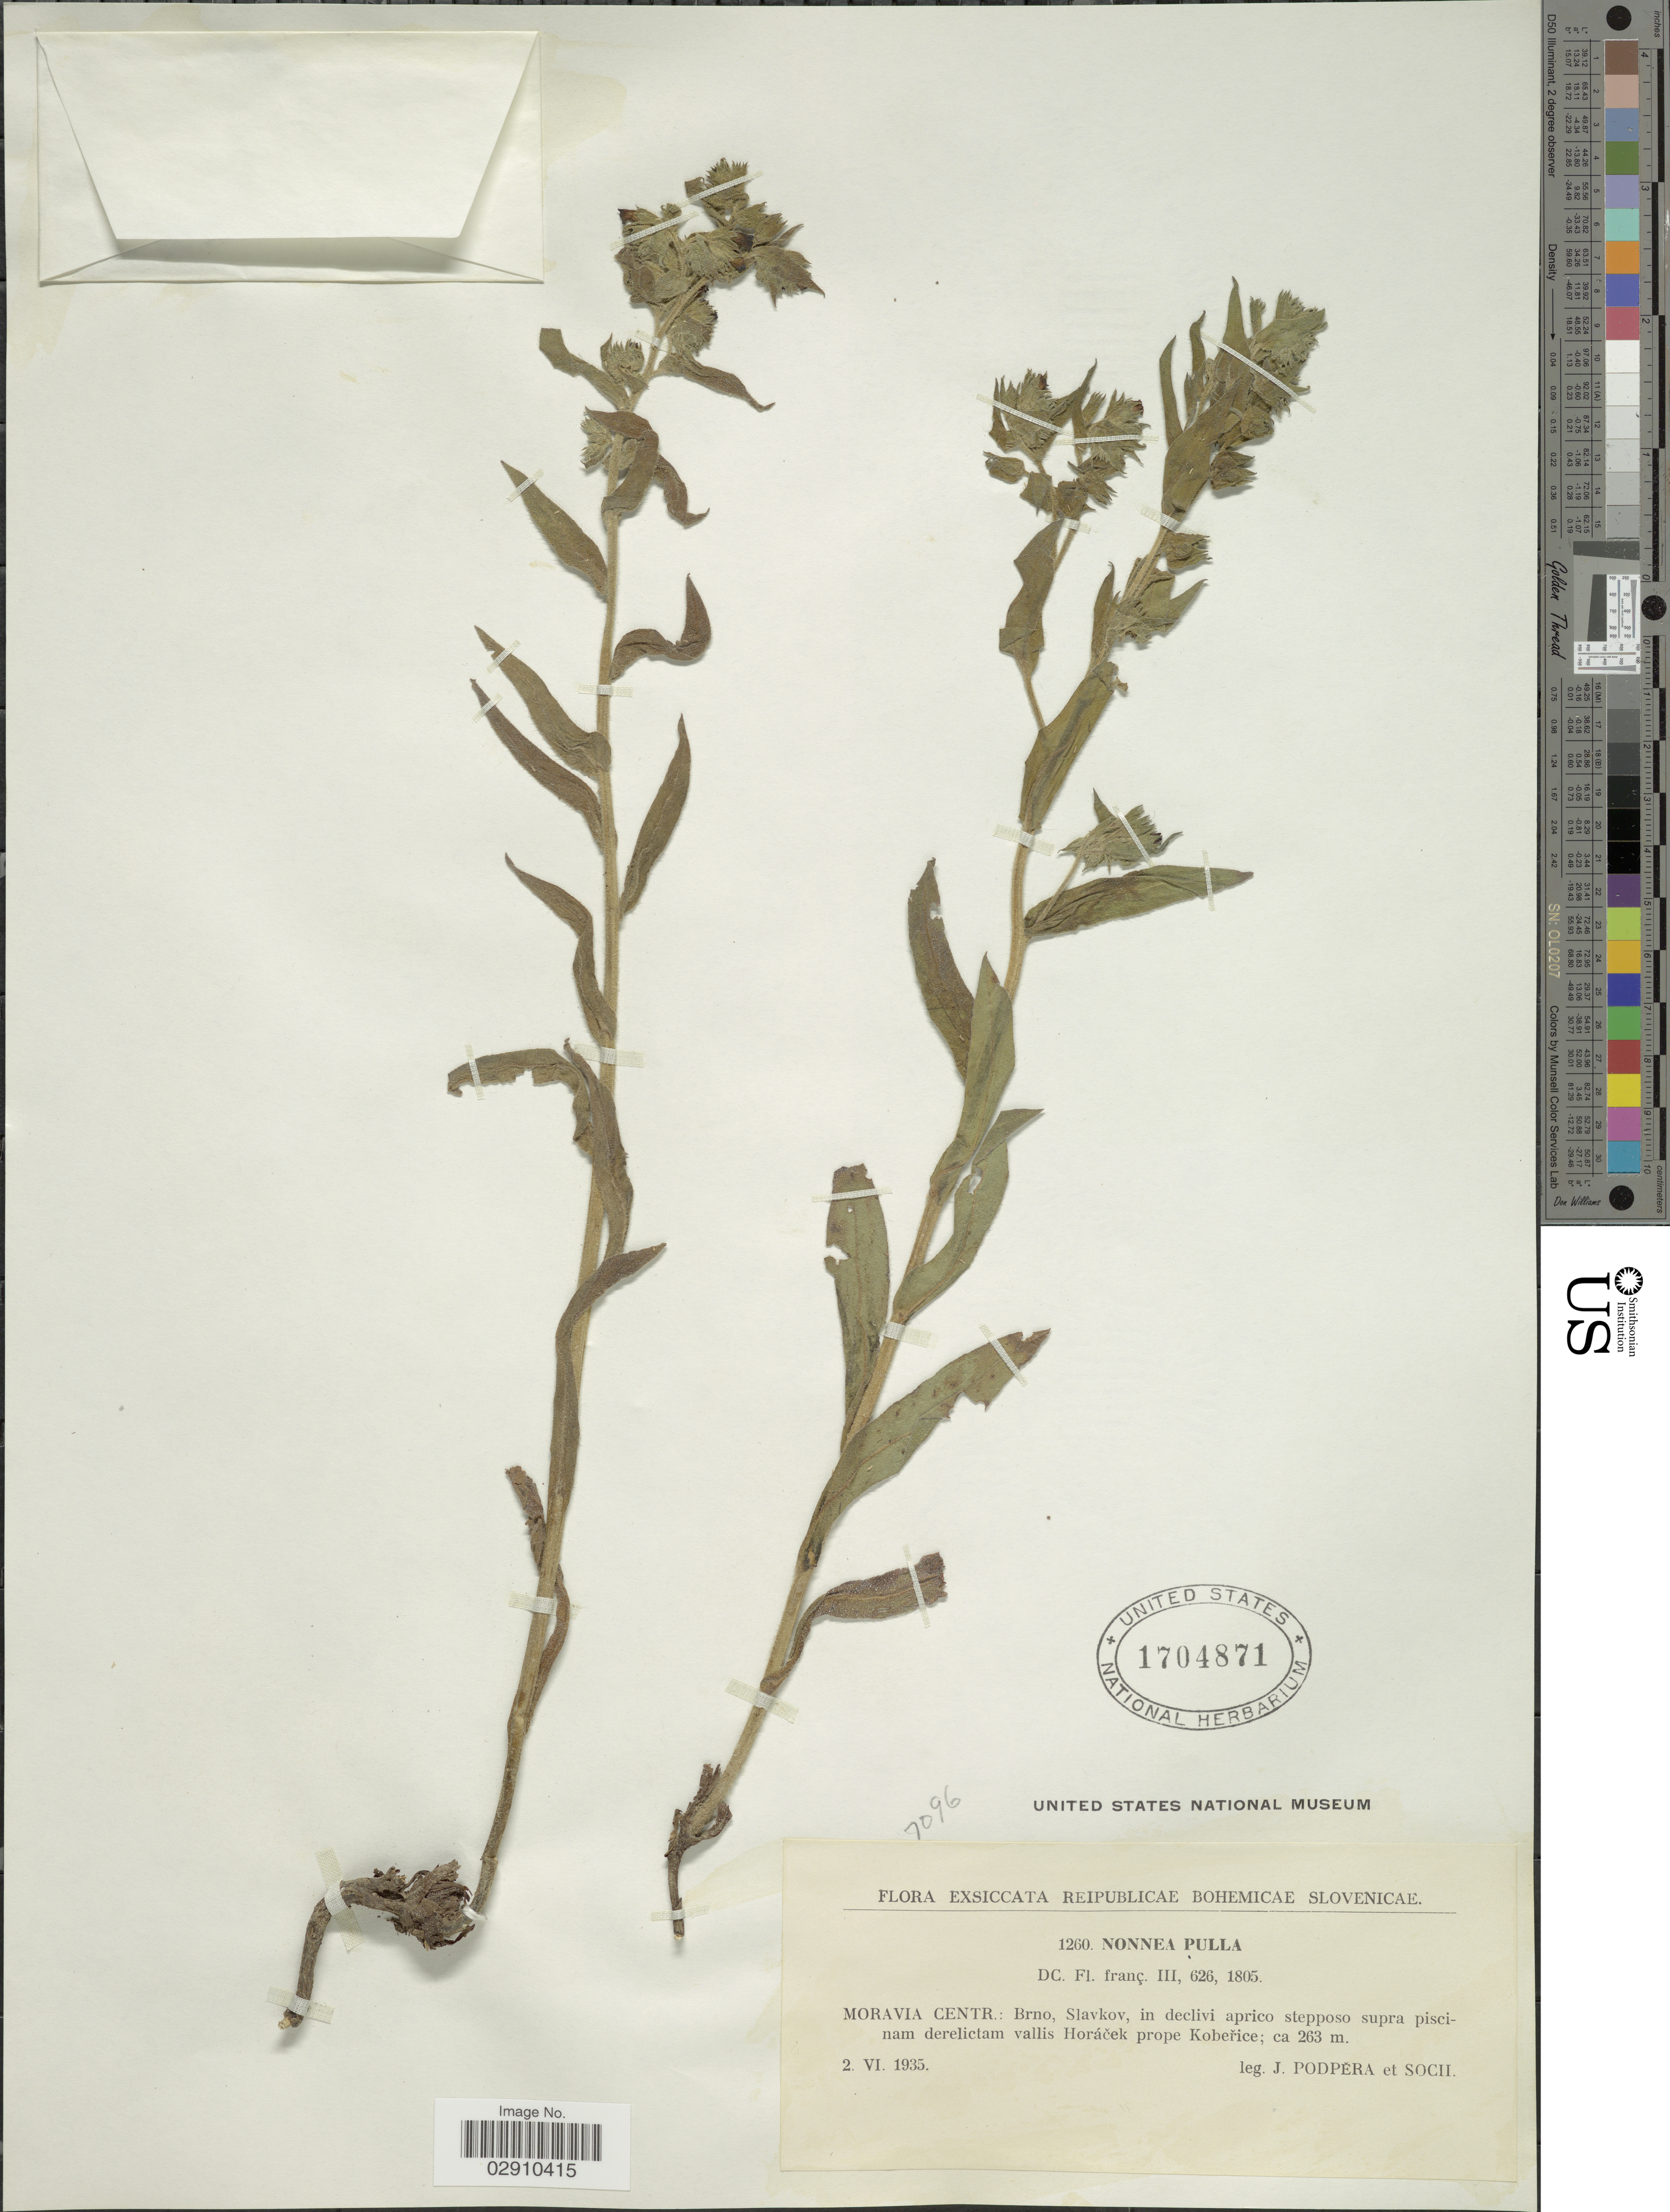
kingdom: Plantae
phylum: Tracheophyta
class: Magnoliopsida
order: Boraginales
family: Boraginaceae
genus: Nonea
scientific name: Nonea pulla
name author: (L.) DC.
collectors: J. Podpera & Socii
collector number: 1260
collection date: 1935-06-02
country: Czechia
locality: Reipublicae Bohemicae Slovenicae. Moravia Centr.: Brno, Slavkov, in declivi aprico stepposo supra piscinam derelictam vallis Horácek prope Koberice.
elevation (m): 263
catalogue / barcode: US 1704871